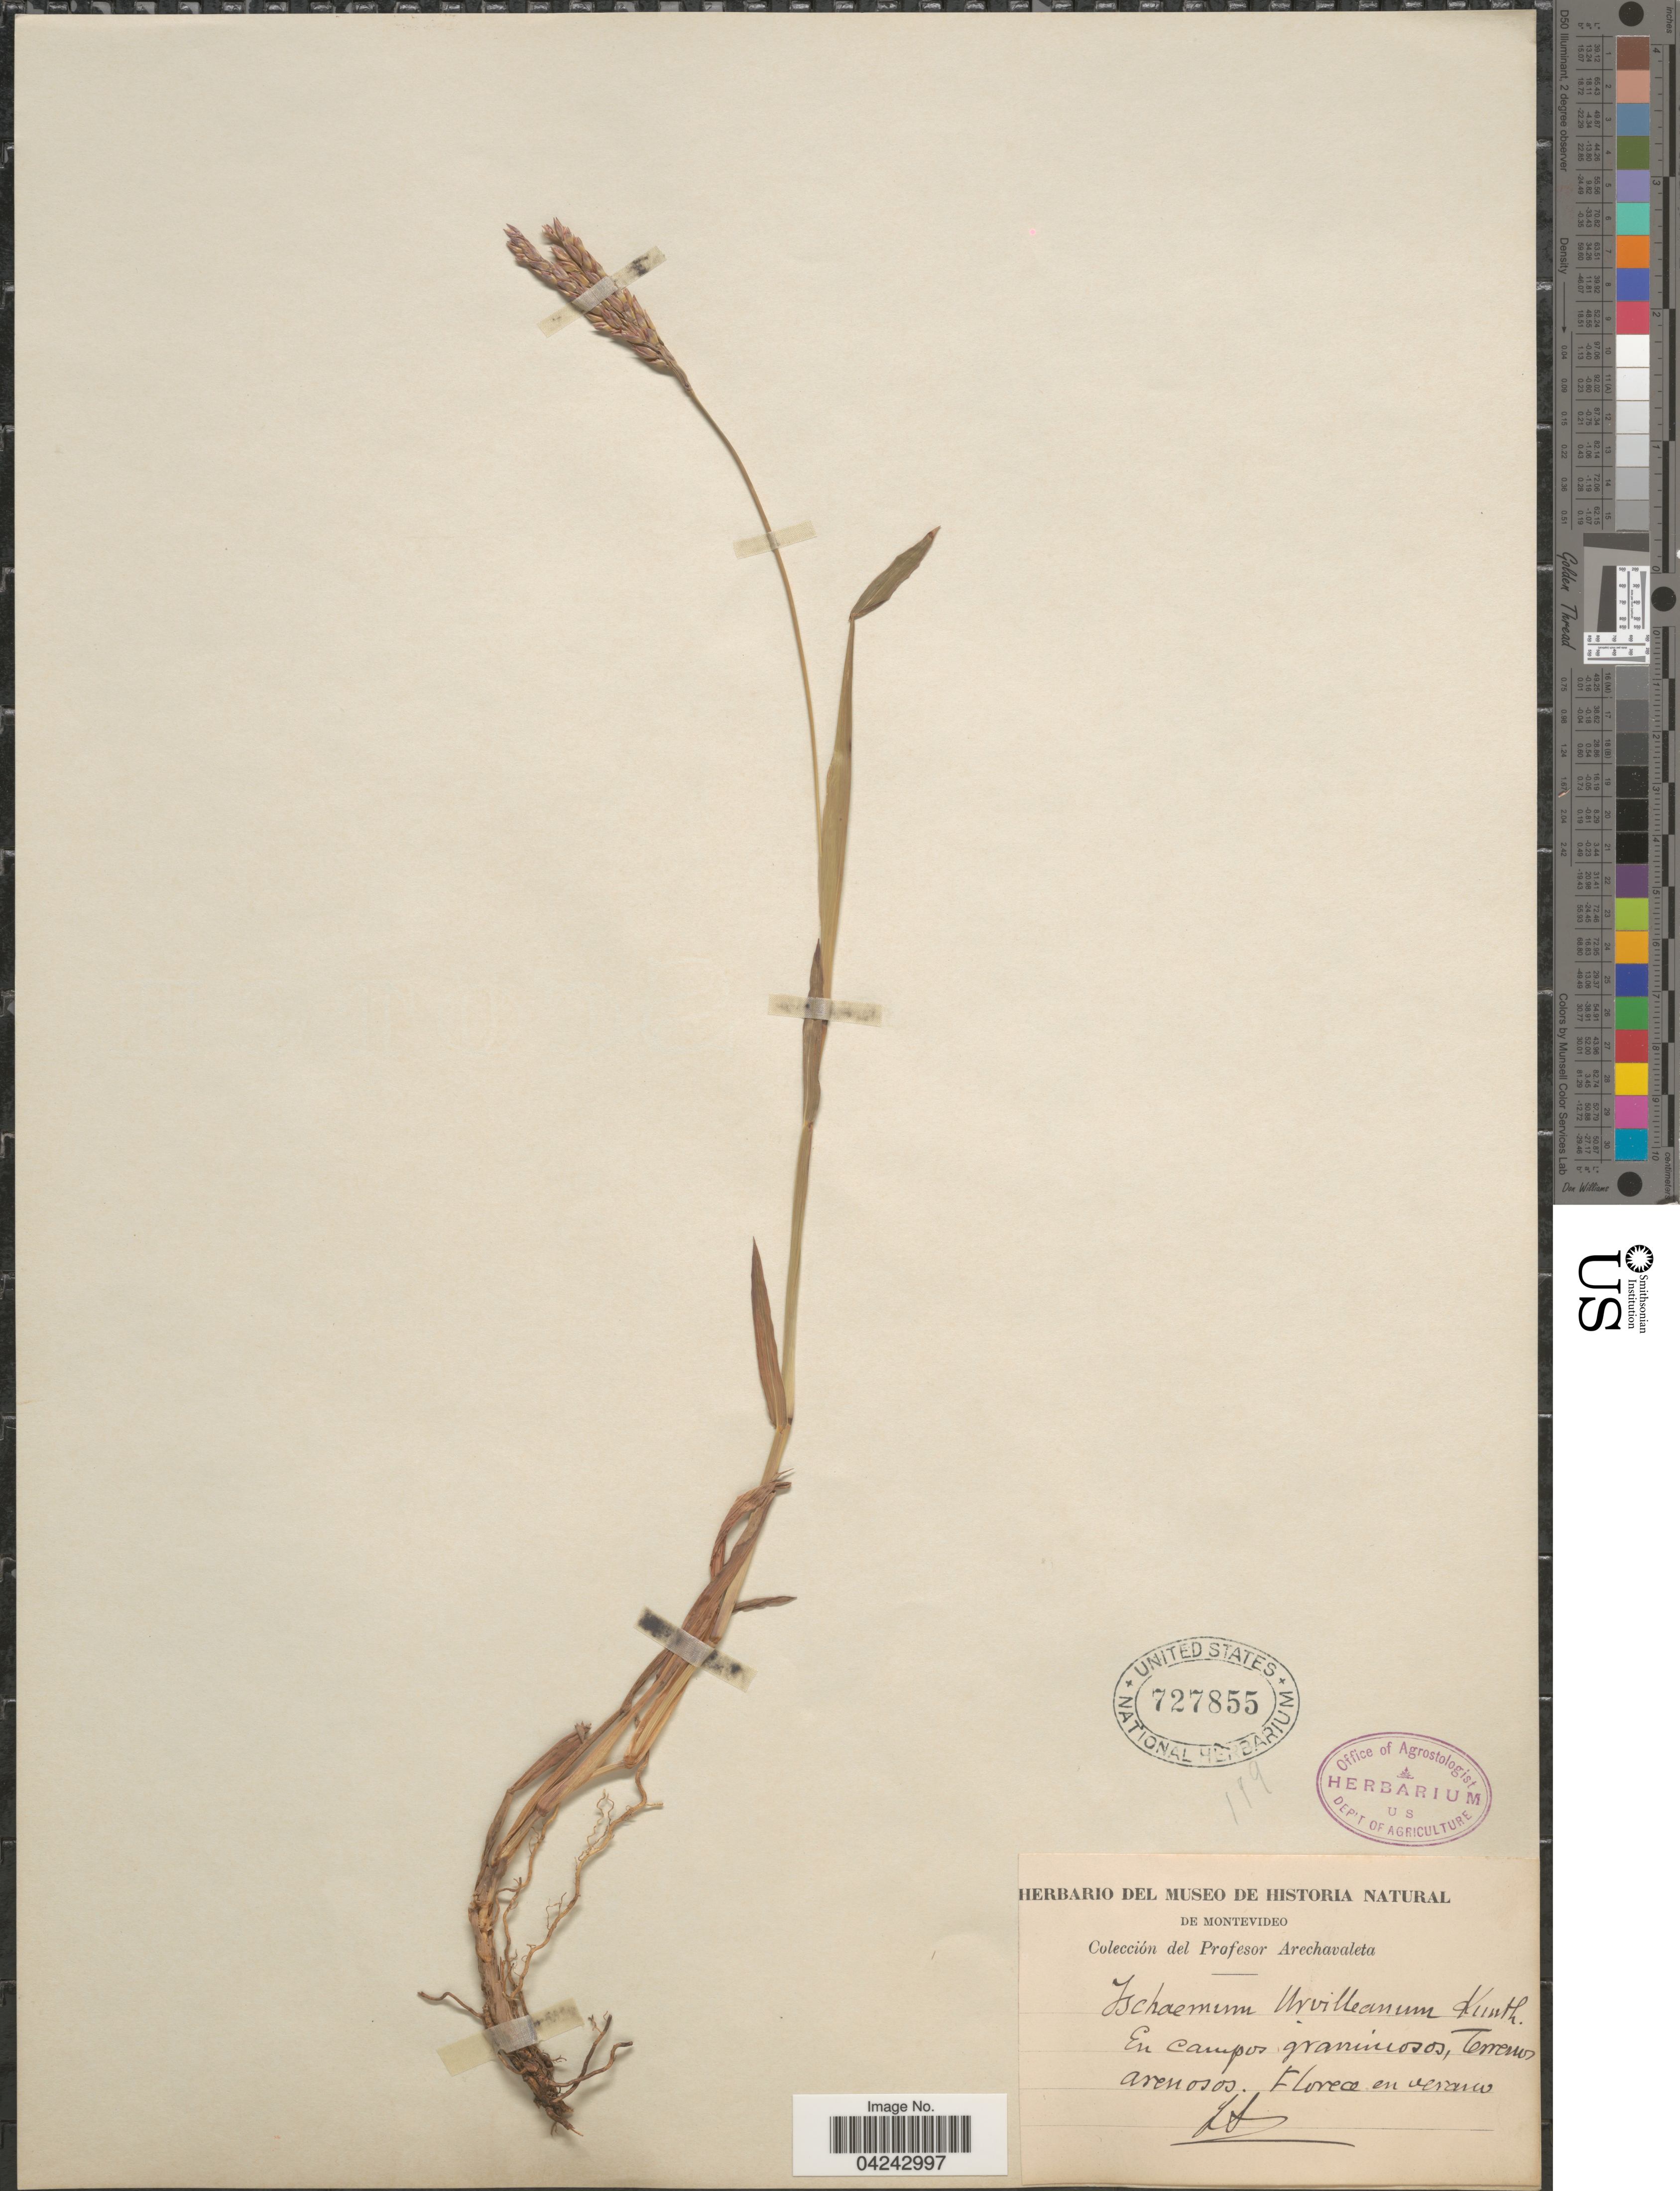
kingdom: Plantae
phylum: Tracheophyta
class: Liliopsida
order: Poales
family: Poaceae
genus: Ischaemum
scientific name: Ischaemum minus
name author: J. Presl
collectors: J. Arechavaleta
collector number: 119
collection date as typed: Florece en verano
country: Uruguay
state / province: Montevideo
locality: En campos graminosos, terrenos arenosos.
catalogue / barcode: US 727855